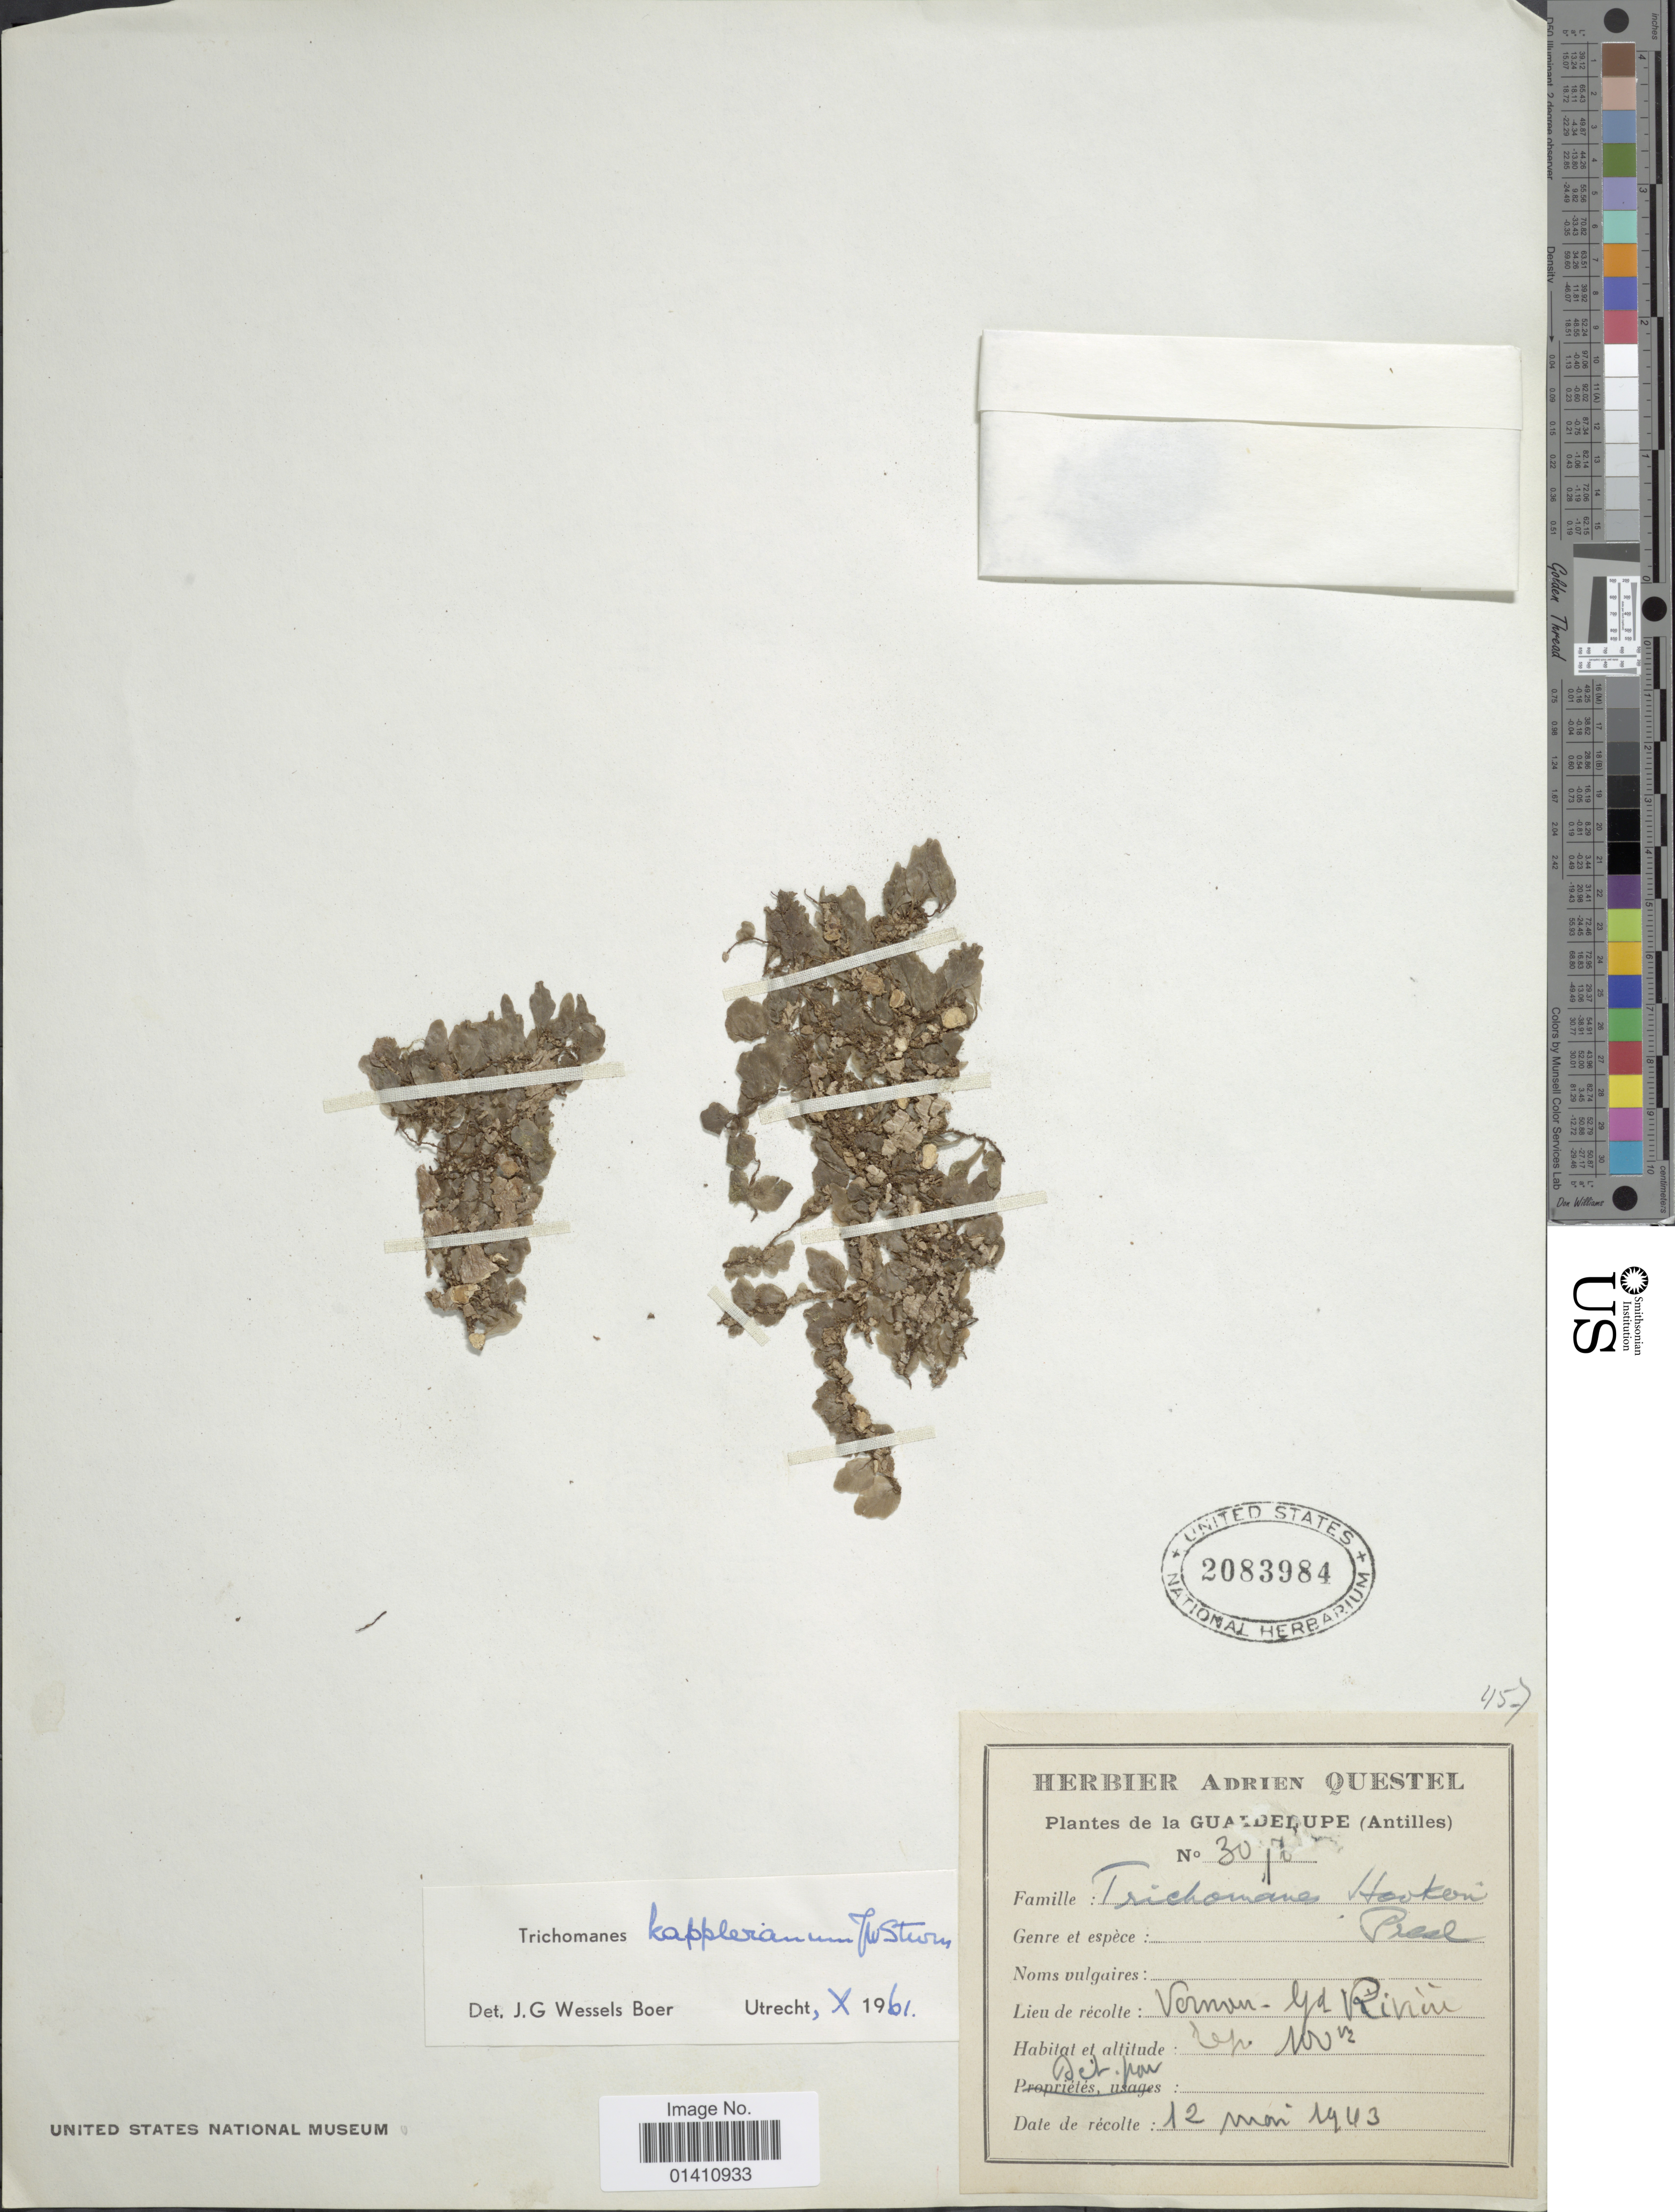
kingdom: Plantae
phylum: Tracheophyta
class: Polypodiopsida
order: Hymenophyllales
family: Hymenophyllaceae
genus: Didymoglossum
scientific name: Didymoglossum kapplerianum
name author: (Sturm) Ebihara & Dubuisson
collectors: A. Questel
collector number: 3076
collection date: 1943-05-12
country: Guadeloupe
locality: Antilles. Vernon- Grand'Rivière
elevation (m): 100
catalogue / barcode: US 2083984